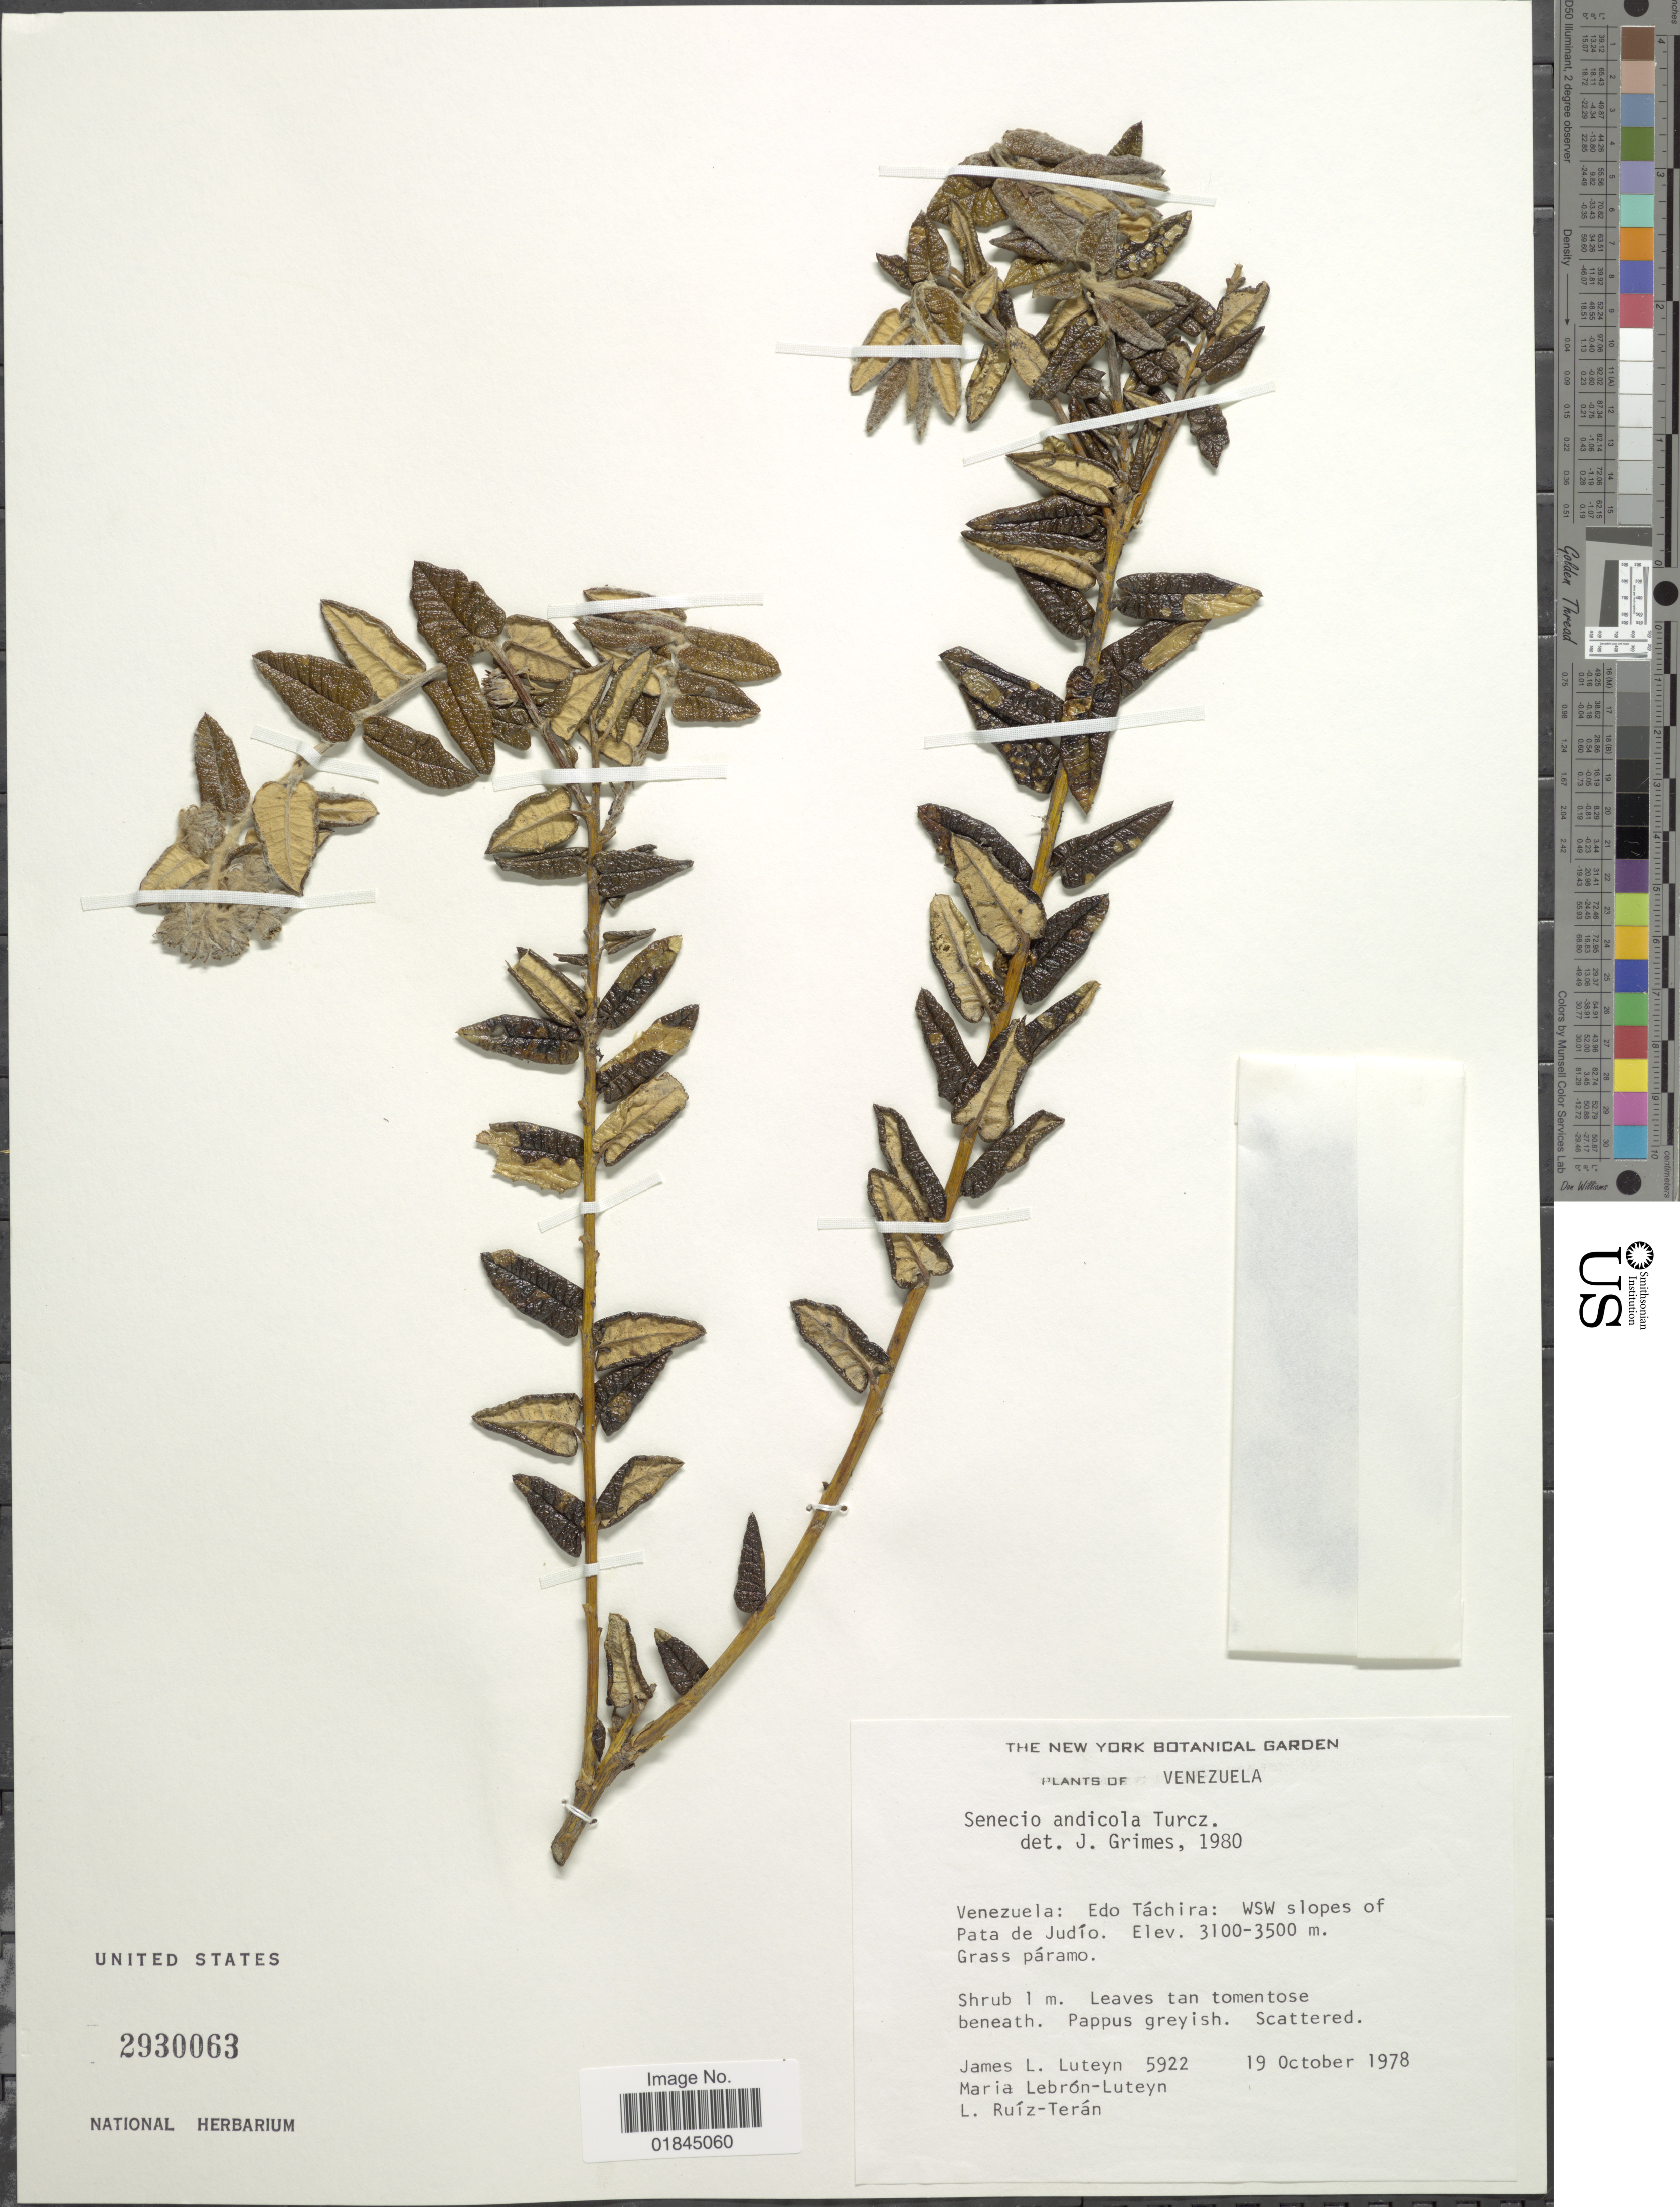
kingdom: Plantae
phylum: Tracheophyta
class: Magnoliopsida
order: Asterales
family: Asteraceae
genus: Pentacalia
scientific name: Pentacalia andicola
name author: (Turcz.) Cuatrec.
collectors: J. L. Luteyn, M. L. Lebrón-Luteyn & L. E. Ruíz-Terán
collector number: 5922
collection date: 1978-10-19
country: Venezuela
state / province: Tachira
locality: WSW lopes of Pata de Judio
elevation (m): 3100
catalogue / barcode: US 2930063